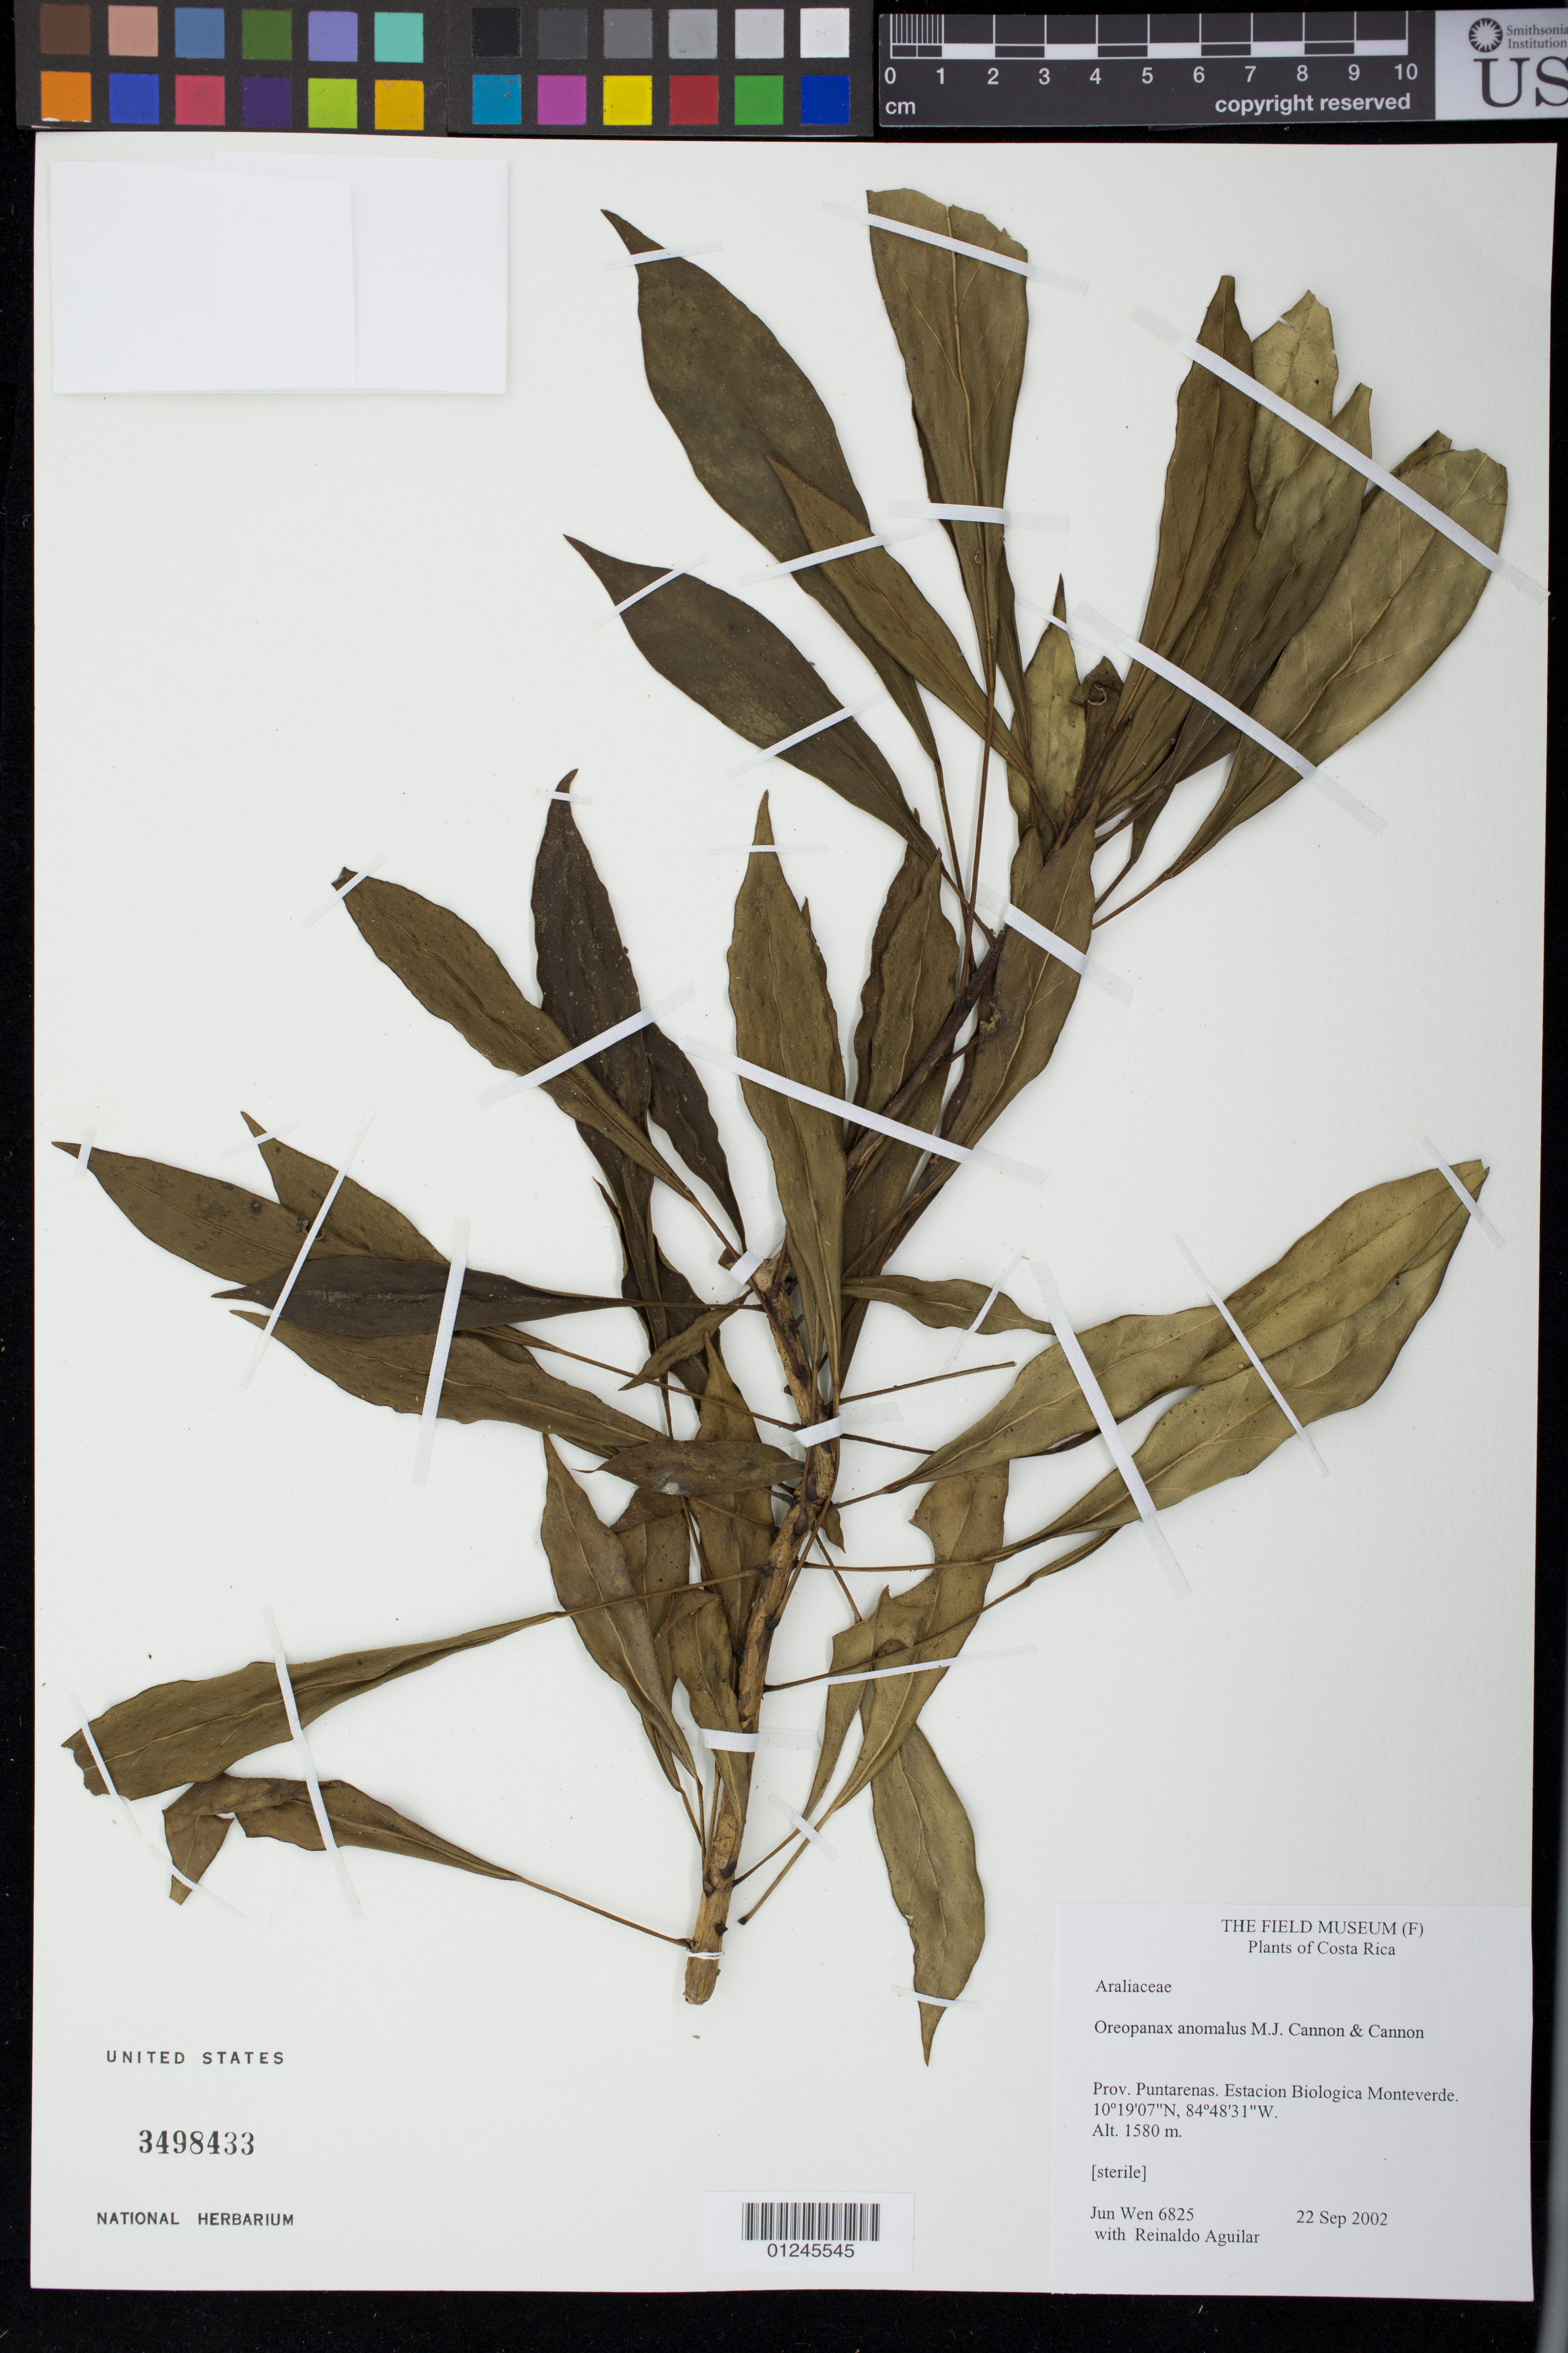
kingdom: Plantae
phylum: Tracheophyta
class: Magnoliopsida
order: Apiales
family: Araliaceae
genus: Oreopanax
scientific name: Oreopanax anomalus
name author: M.J. Cannon & J. Cannon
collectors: J. Wen & R. Aguilar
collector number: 6825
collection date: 2002-09-22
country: Costa Rica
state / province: Puntarenas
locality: Estacion Biologica Monteverde.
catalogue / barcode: US 3498433